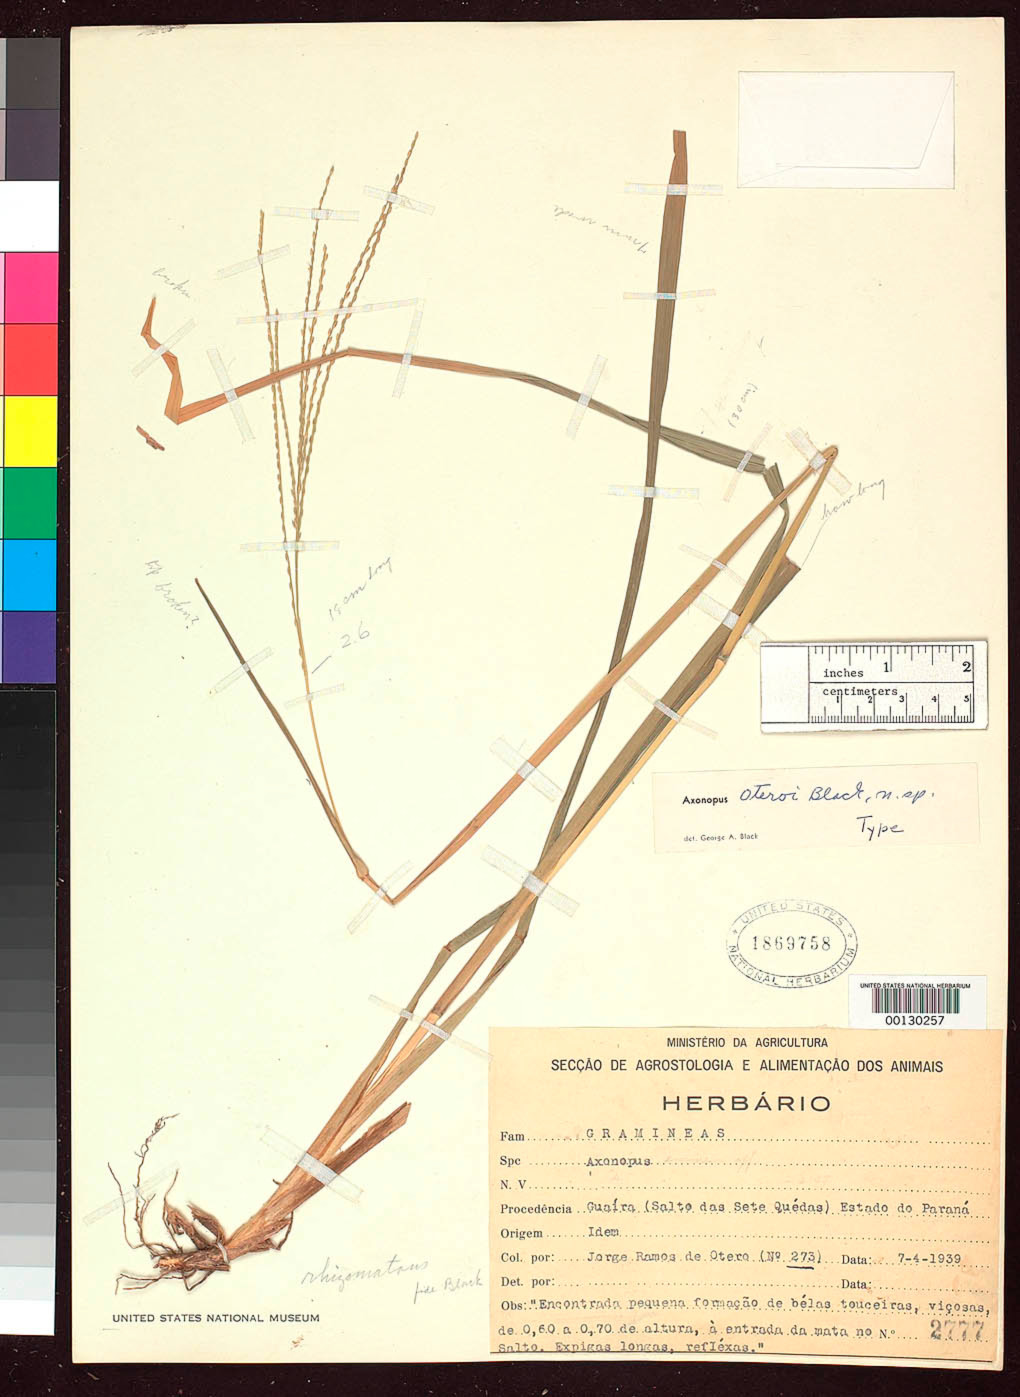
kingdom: Plantae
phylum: Tracheophyta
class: Liliopsida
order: Poales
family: Poaceae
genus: Axonopus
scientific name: Axonopus oteroi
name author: G.A. Black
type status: Holotype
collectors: J. F. Ramos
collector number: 273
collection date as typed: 07 Apr 1939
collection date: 1939-04-07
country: Brazil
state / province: Paraná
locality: Guaira, Salto das Sete Quedas.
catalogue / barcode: US 1869758